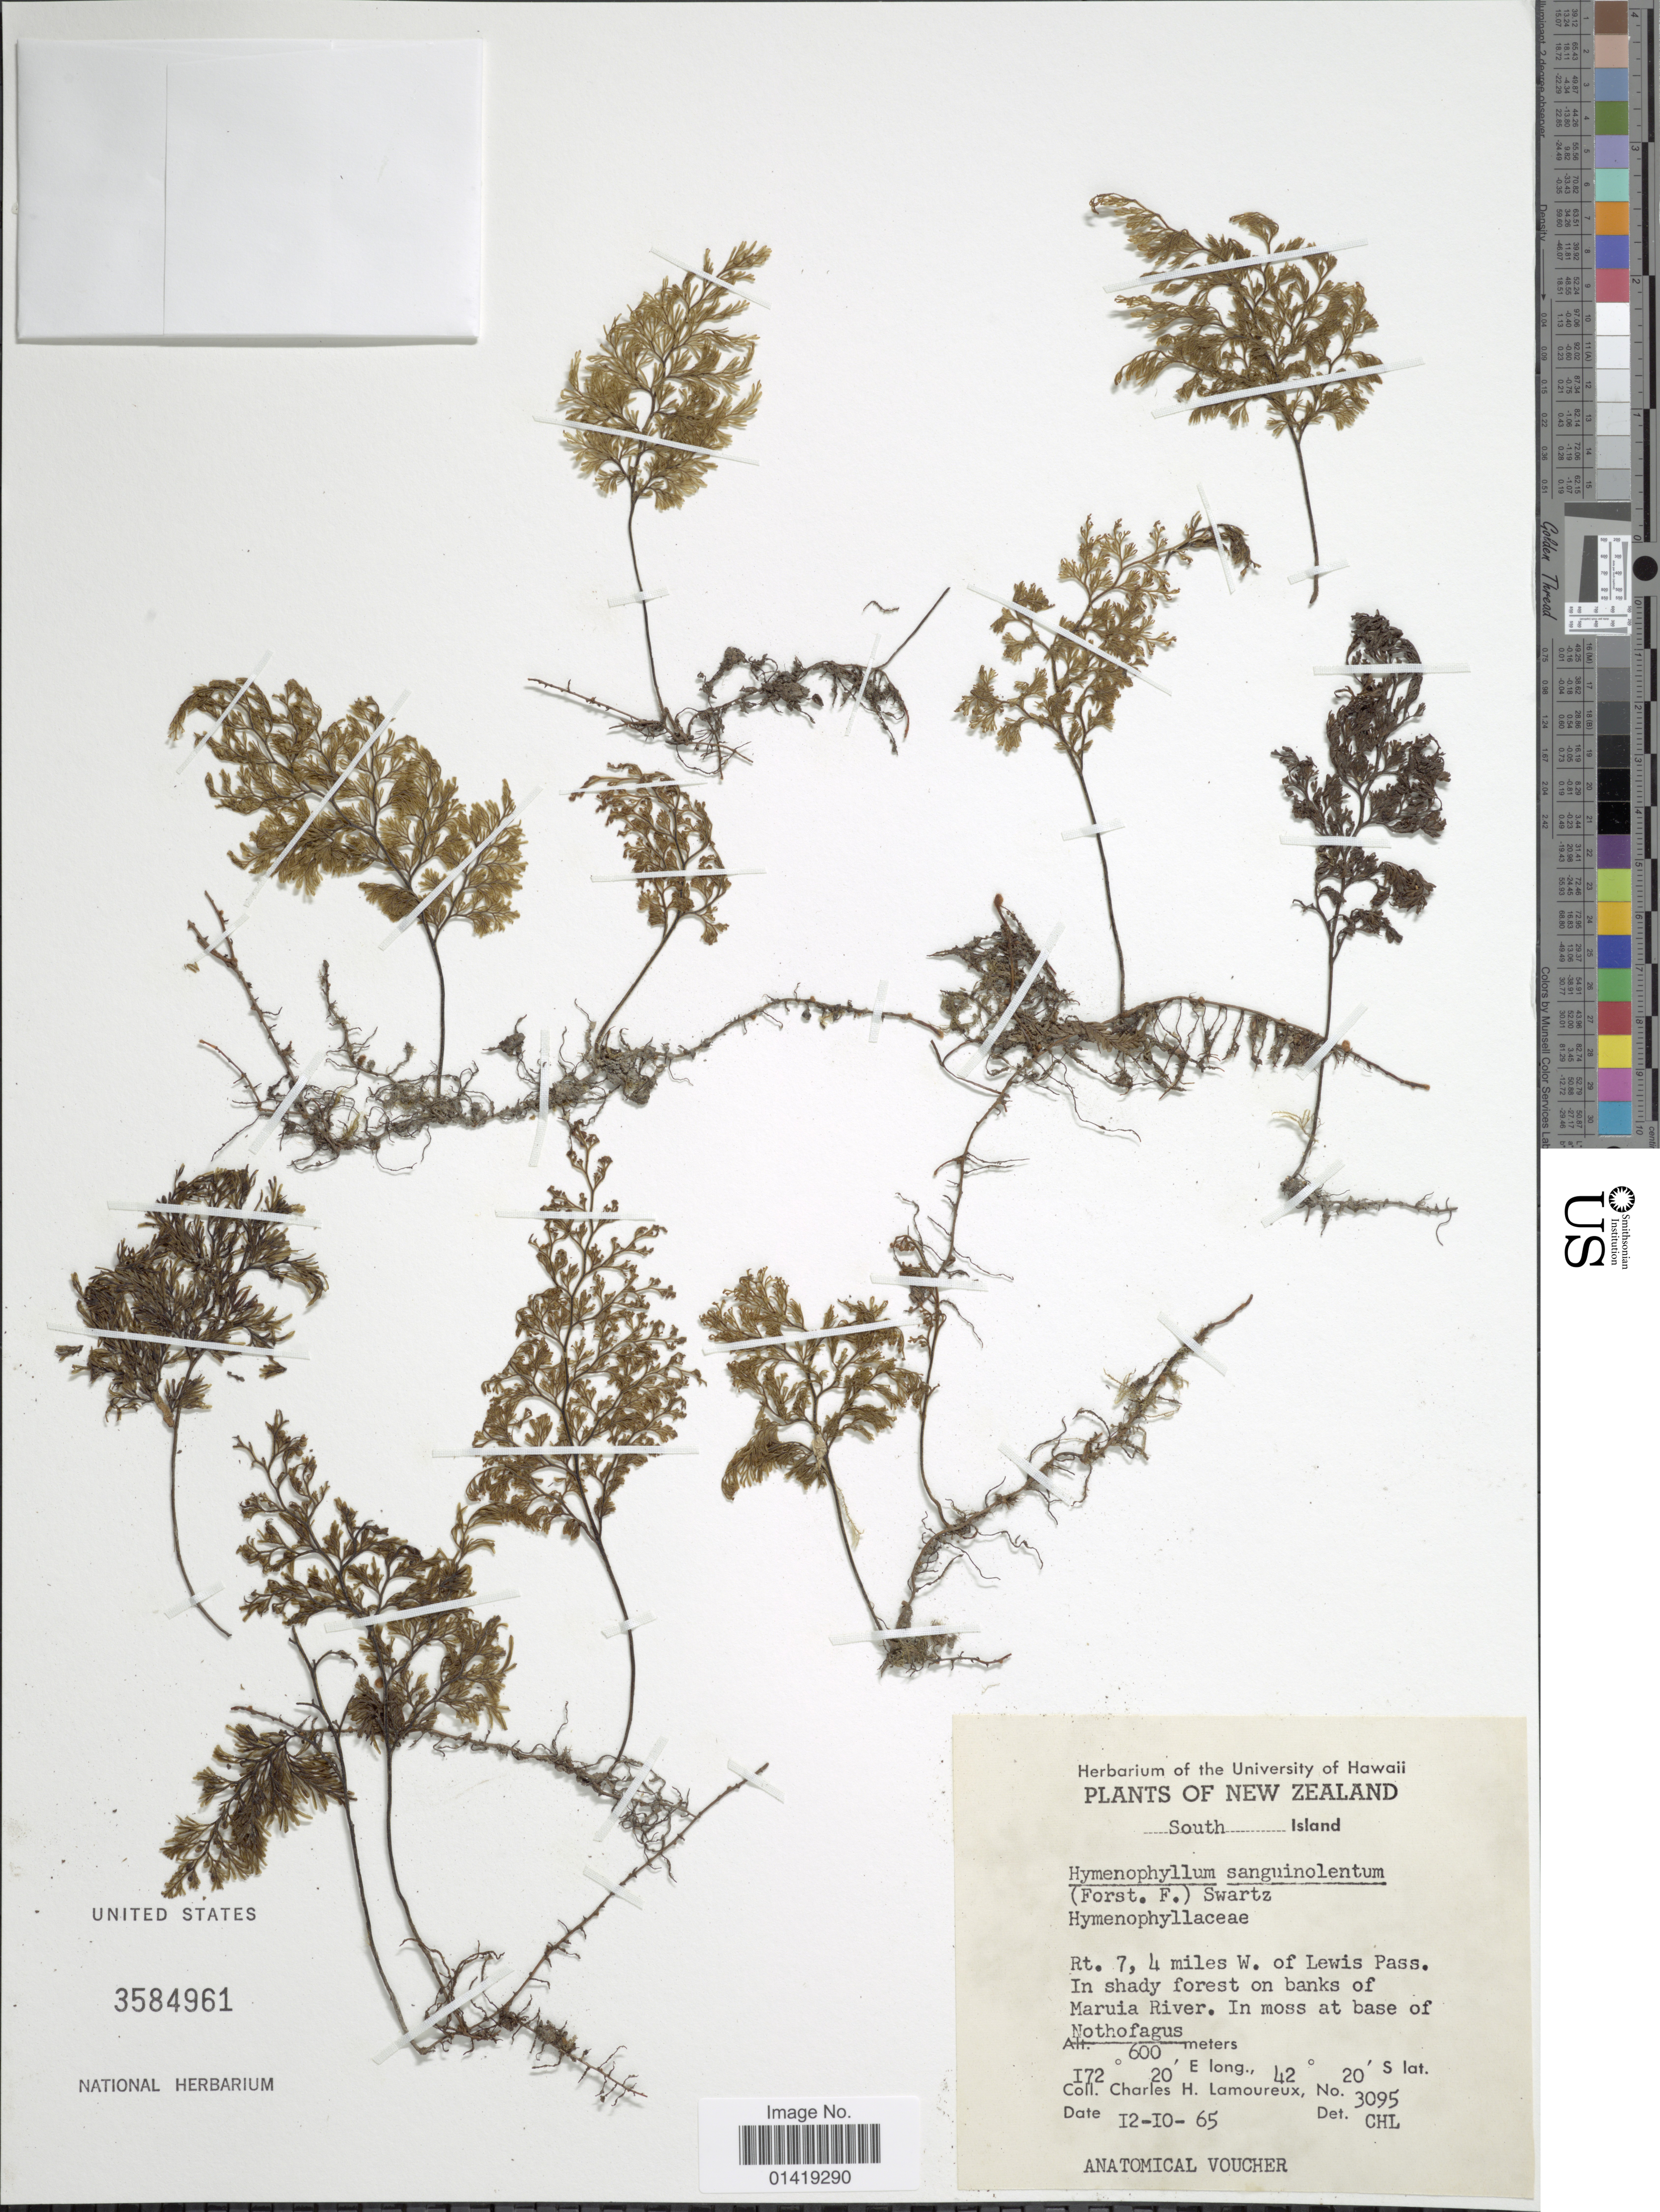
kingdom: Plantae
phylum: Tracheophyta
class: Polypodiopsida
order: Hymenophyllales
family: Hymenophyllaceae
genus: Hymenophyllum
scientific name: Hymenophyllum sanguinolentum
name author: (G. Forst.) Sw.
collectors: C. H. Lamoureux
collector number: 3095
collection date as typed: Transcribed d/m/y: 12/10/65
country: New Zealand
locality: South Island rt 7,4 miles W of Lewis Pass in shady forest on banks of Maruia river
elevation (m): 600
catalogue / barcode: US 3584961